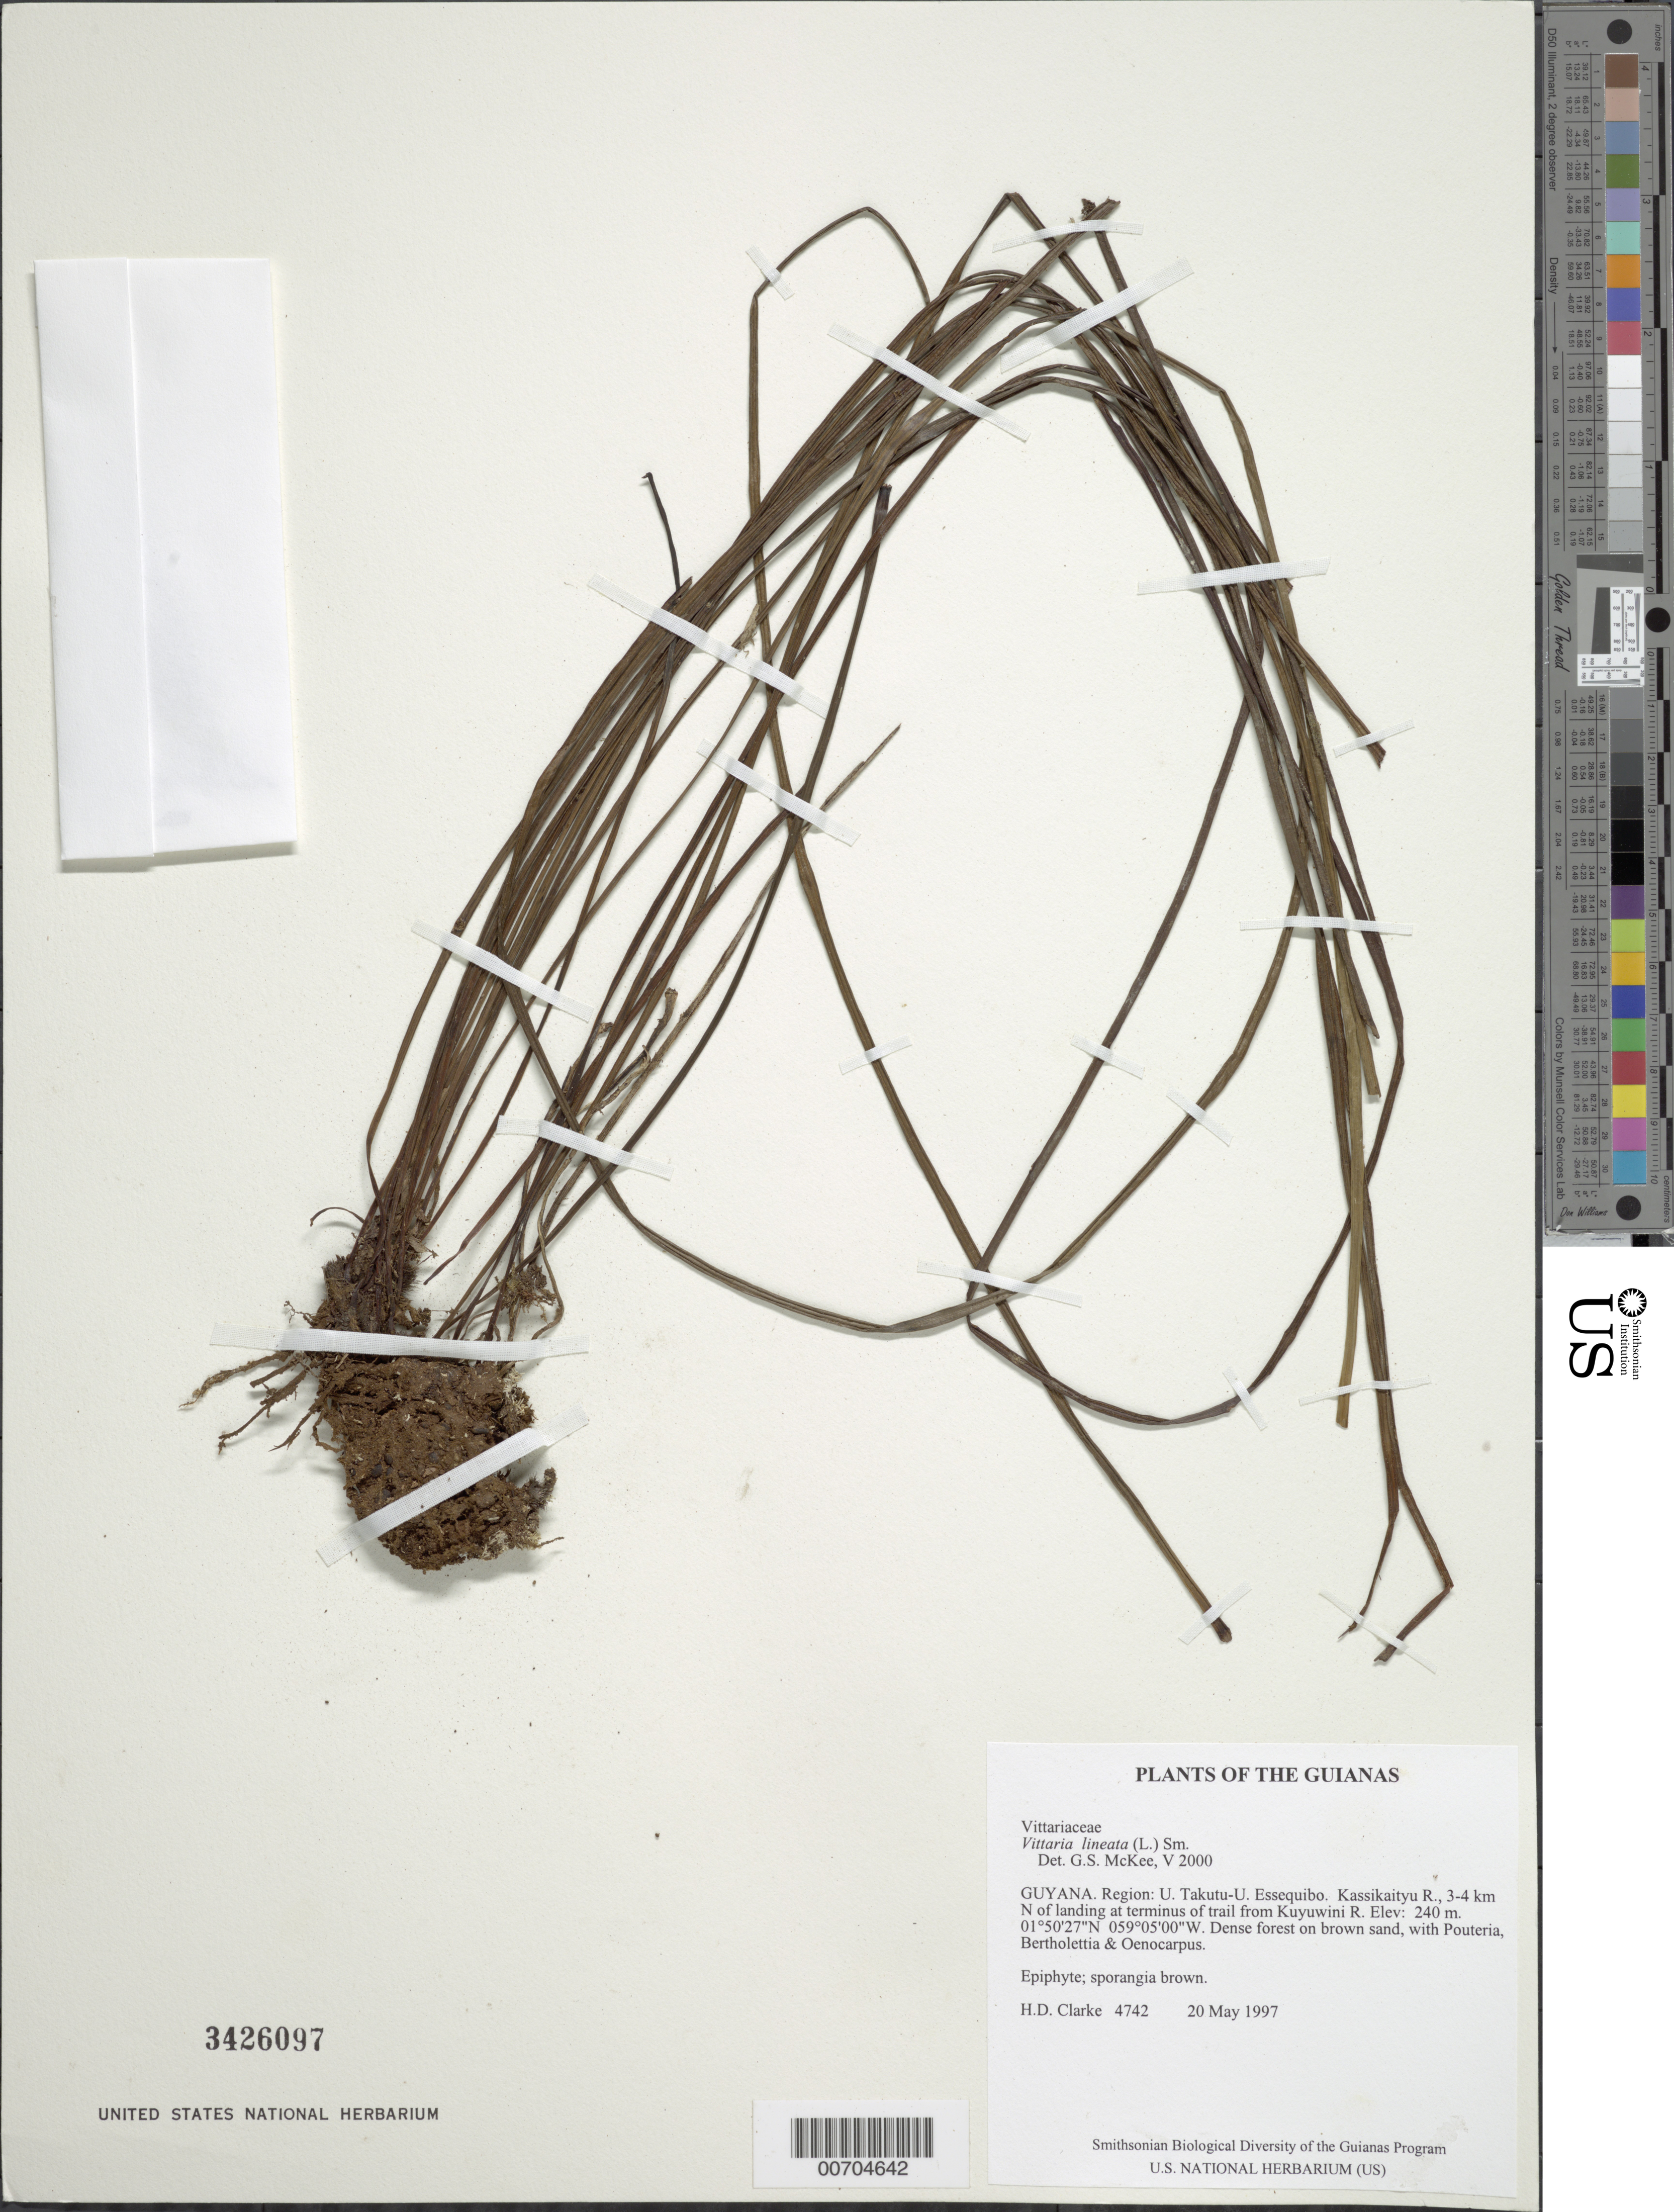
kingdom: Plantae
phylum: Tracheophyta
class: Polypodiopsida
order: Polypodiales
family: Pteridaceae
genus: Vittaria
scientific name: Vittaria lineata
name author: (L.) Sm.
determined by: McKee, G. S., (US), NMNH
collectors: H. D. Clarke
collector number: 4742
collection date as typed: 20 May 1997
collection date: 1997-05-20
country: Guyana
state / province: U. Takutu-U. Essequibo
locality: Kassikaityu R., 3-4 km N of landing at terminus of trail from Kuyuwini R.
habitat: Dense forest on brown sand, with Pouteria, Bertholettia & Oenocarpus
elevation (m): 240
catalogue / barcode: US 3426097